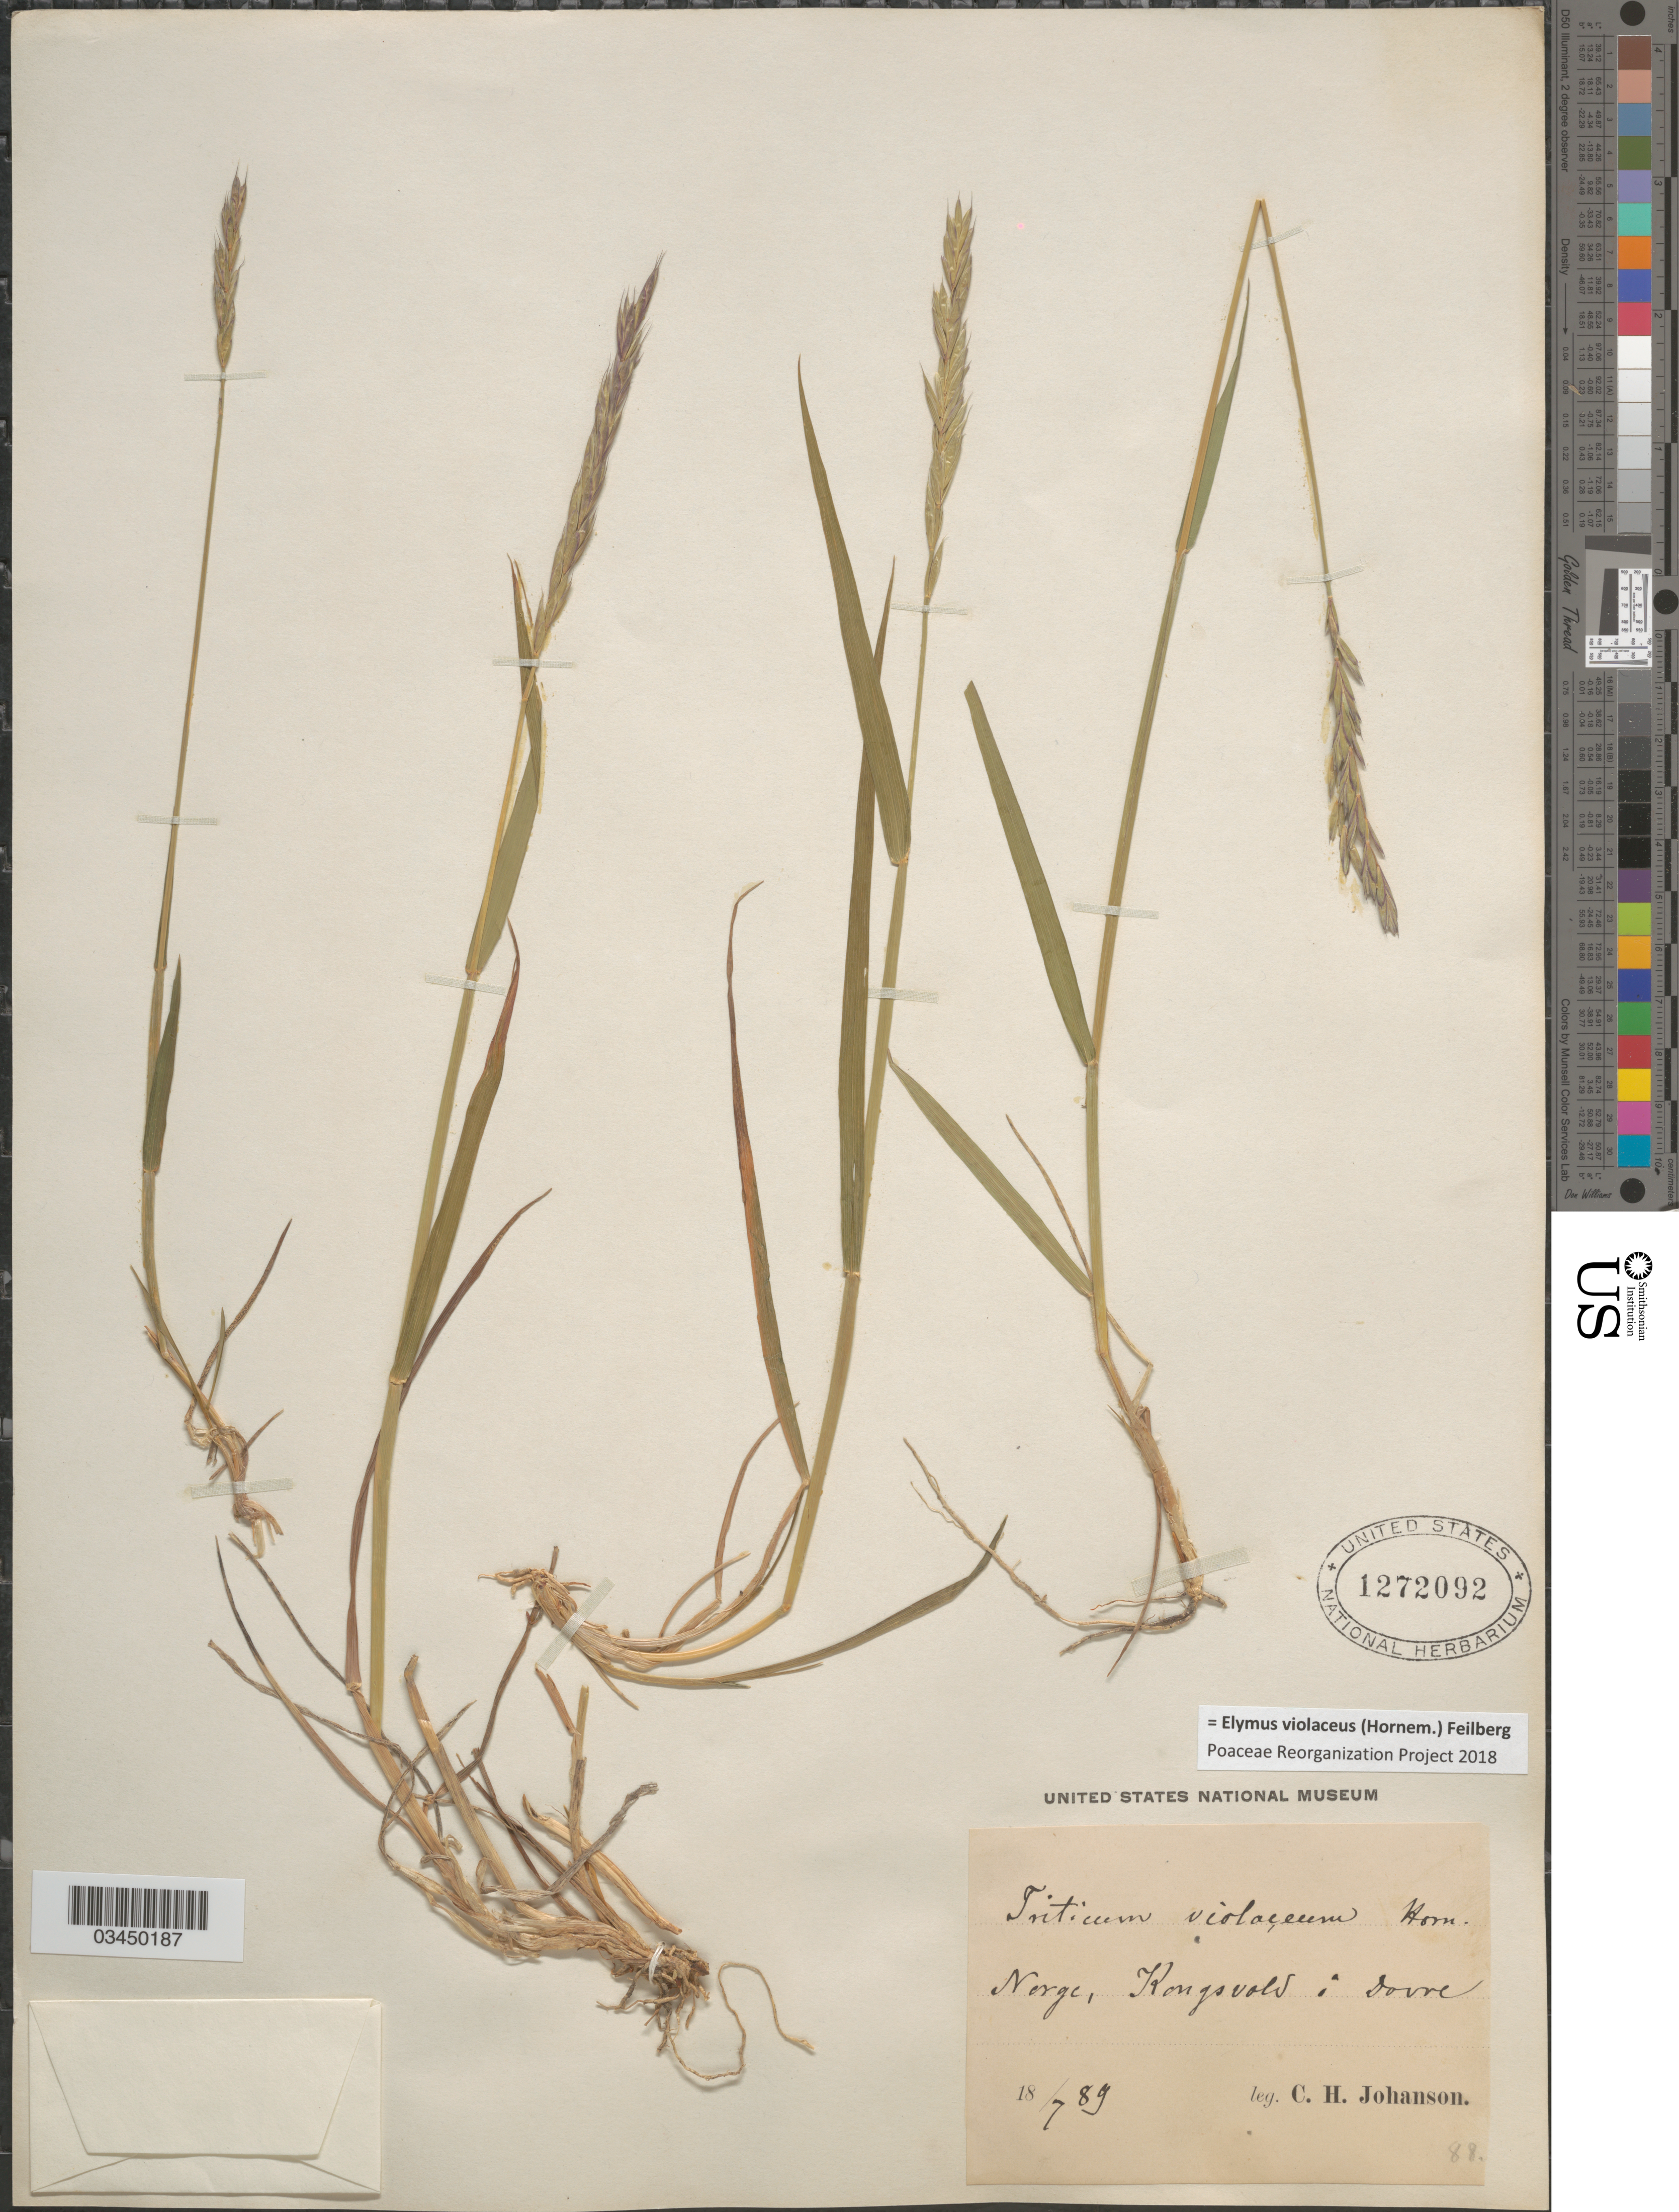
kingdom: Plantae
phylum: Tracheophyta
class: Liliopsida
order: Poales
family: Poaceae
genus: Elymus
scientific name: Elymus violaceus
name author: (Hornem.) Feilberg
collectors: C. Johanson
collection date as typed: Transcribed d/m/y: 18/7/89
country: Norway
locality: Norge, Kongsvold: Dovre.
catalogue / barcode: US 1272092